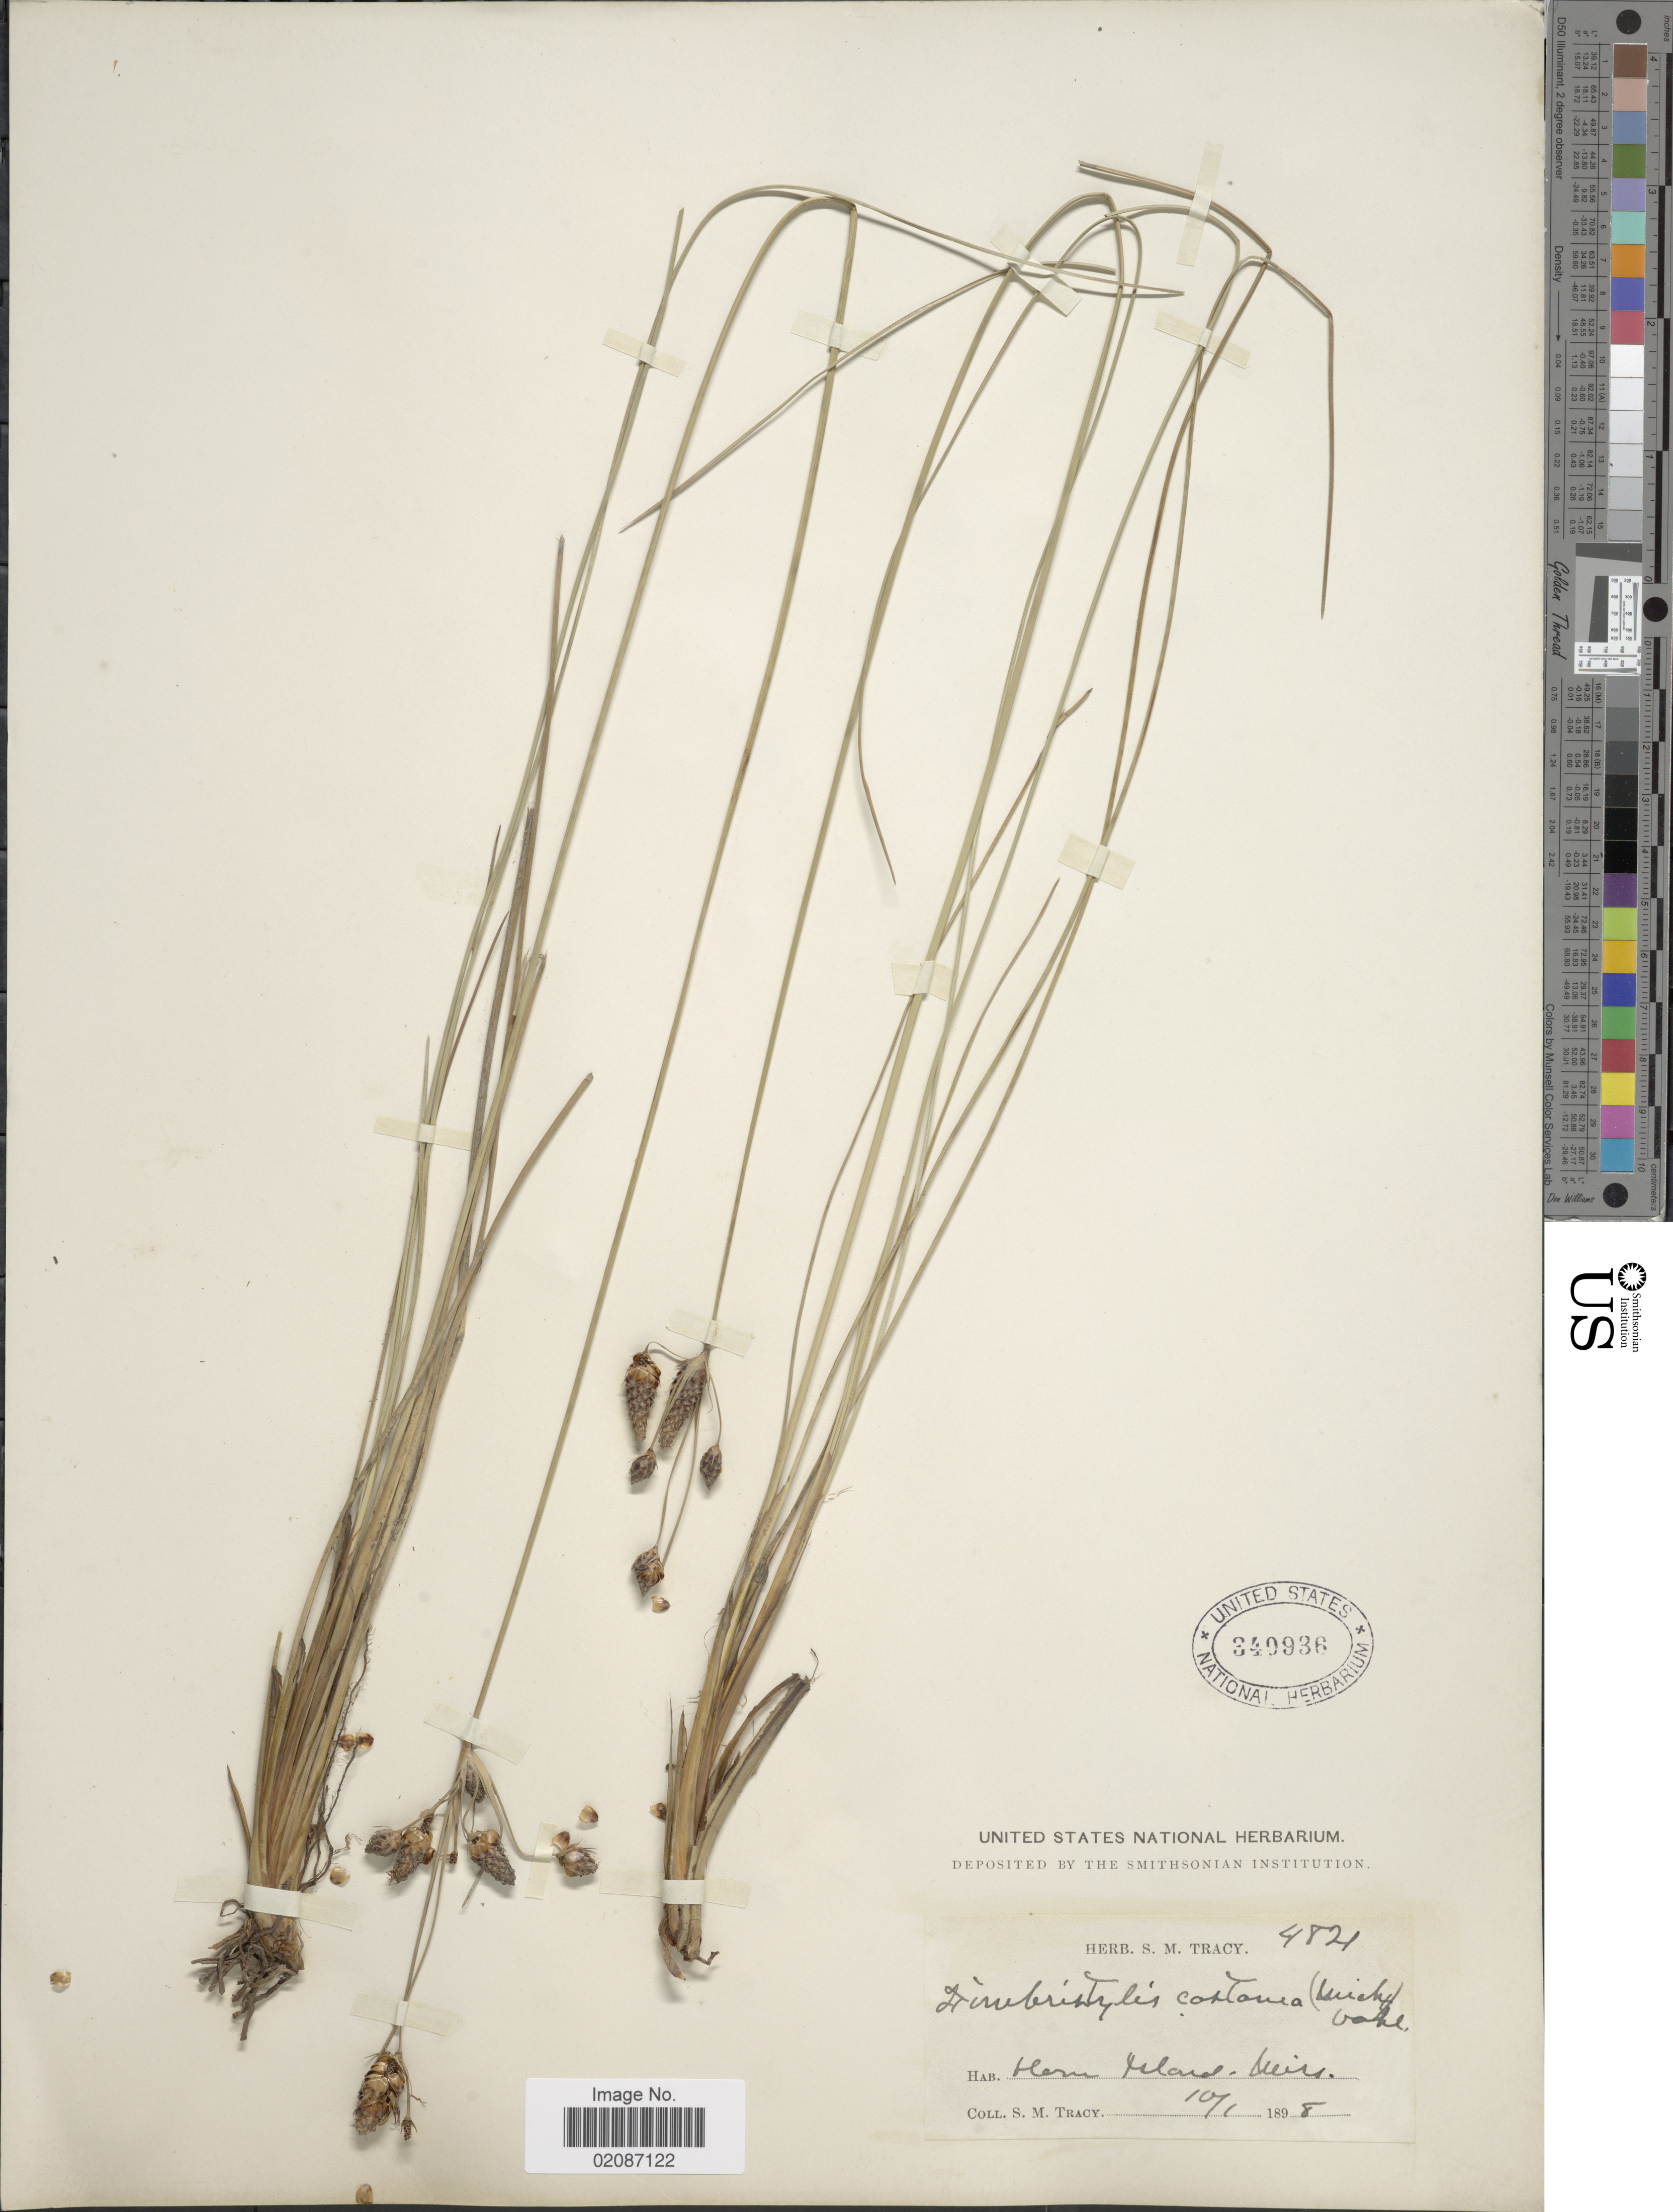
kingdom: Plantae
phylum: Tracheophyta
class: Liliopsida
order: Poales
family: Cyperaceae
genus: Fimbristylis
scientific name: Fimbristylis puberula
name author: (Michx.) Vahl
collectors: S. M. Tracy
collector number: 4821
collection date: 1898-10-01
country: United States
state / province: Mississippi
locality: Horn Island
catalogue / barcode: US 340936